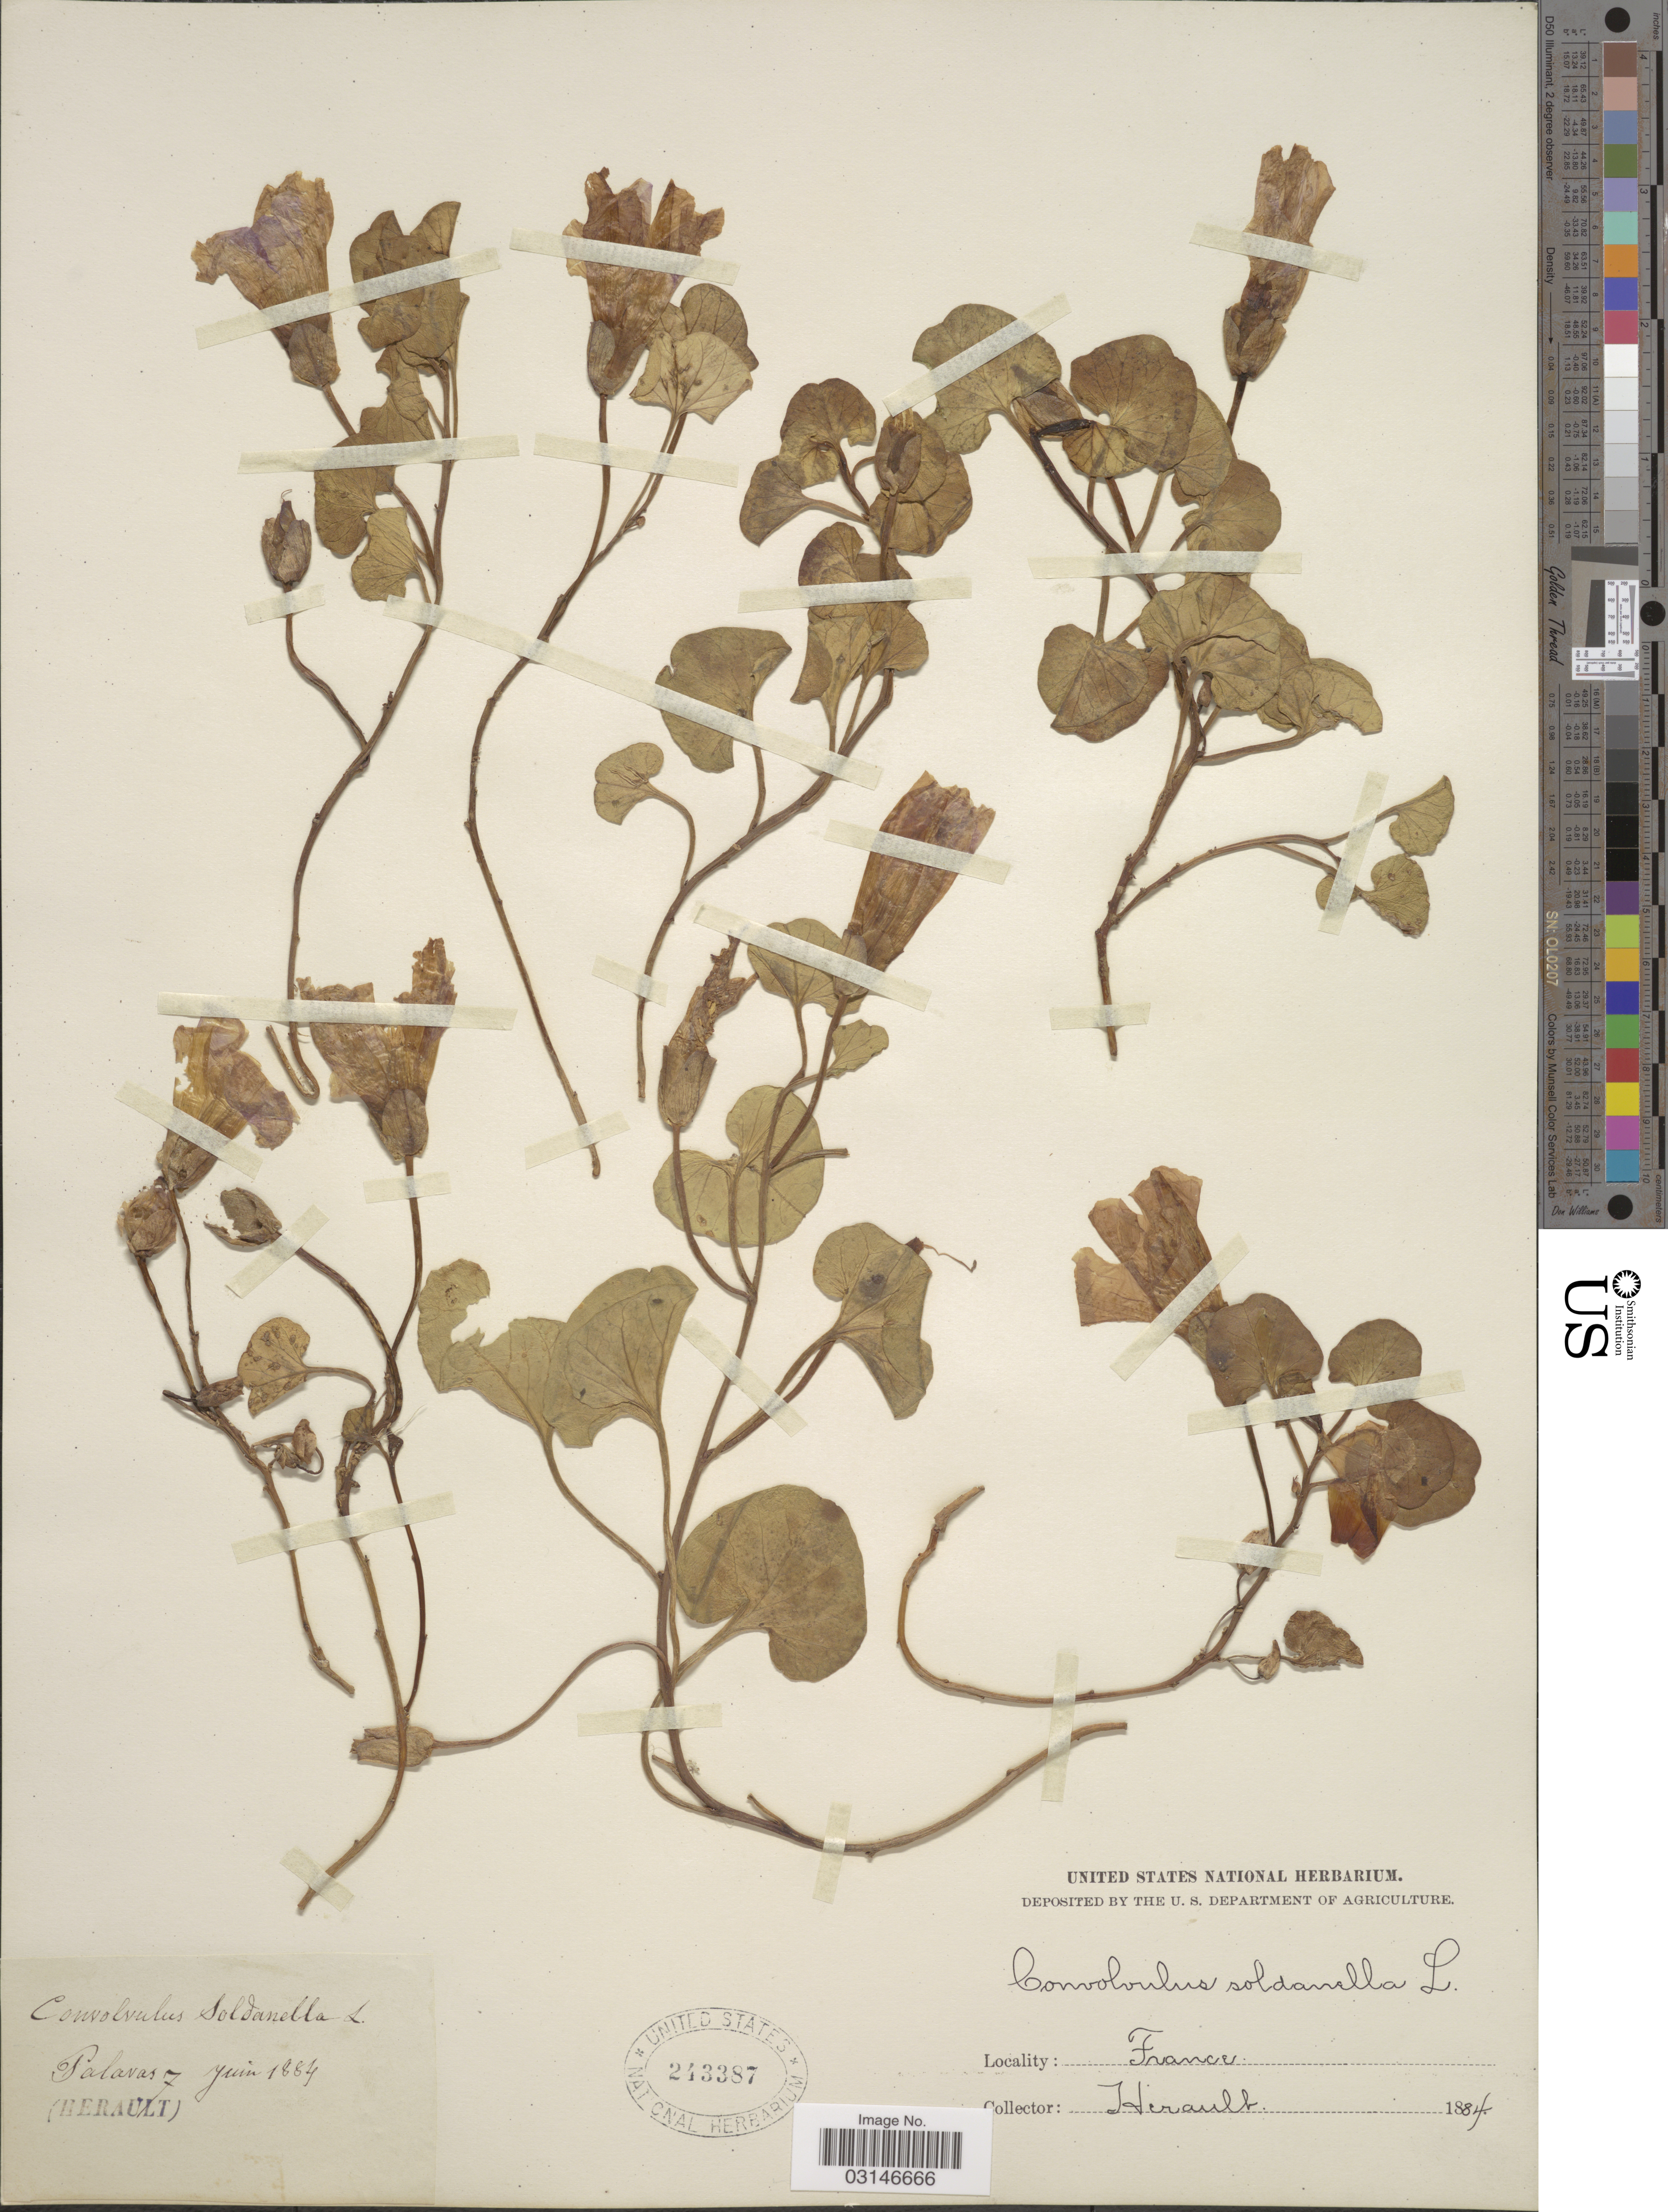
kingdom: Plantae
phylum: Tracheophyta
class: Magnoliopsida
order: Solanales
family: Convolvulaceae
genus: Calystegia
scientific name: Calystegia soldanella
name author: (L.) R. Br.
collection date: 1884-06-07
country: France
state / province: Occitanie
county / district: Hérault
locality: Palavas.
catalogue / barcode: US 243387